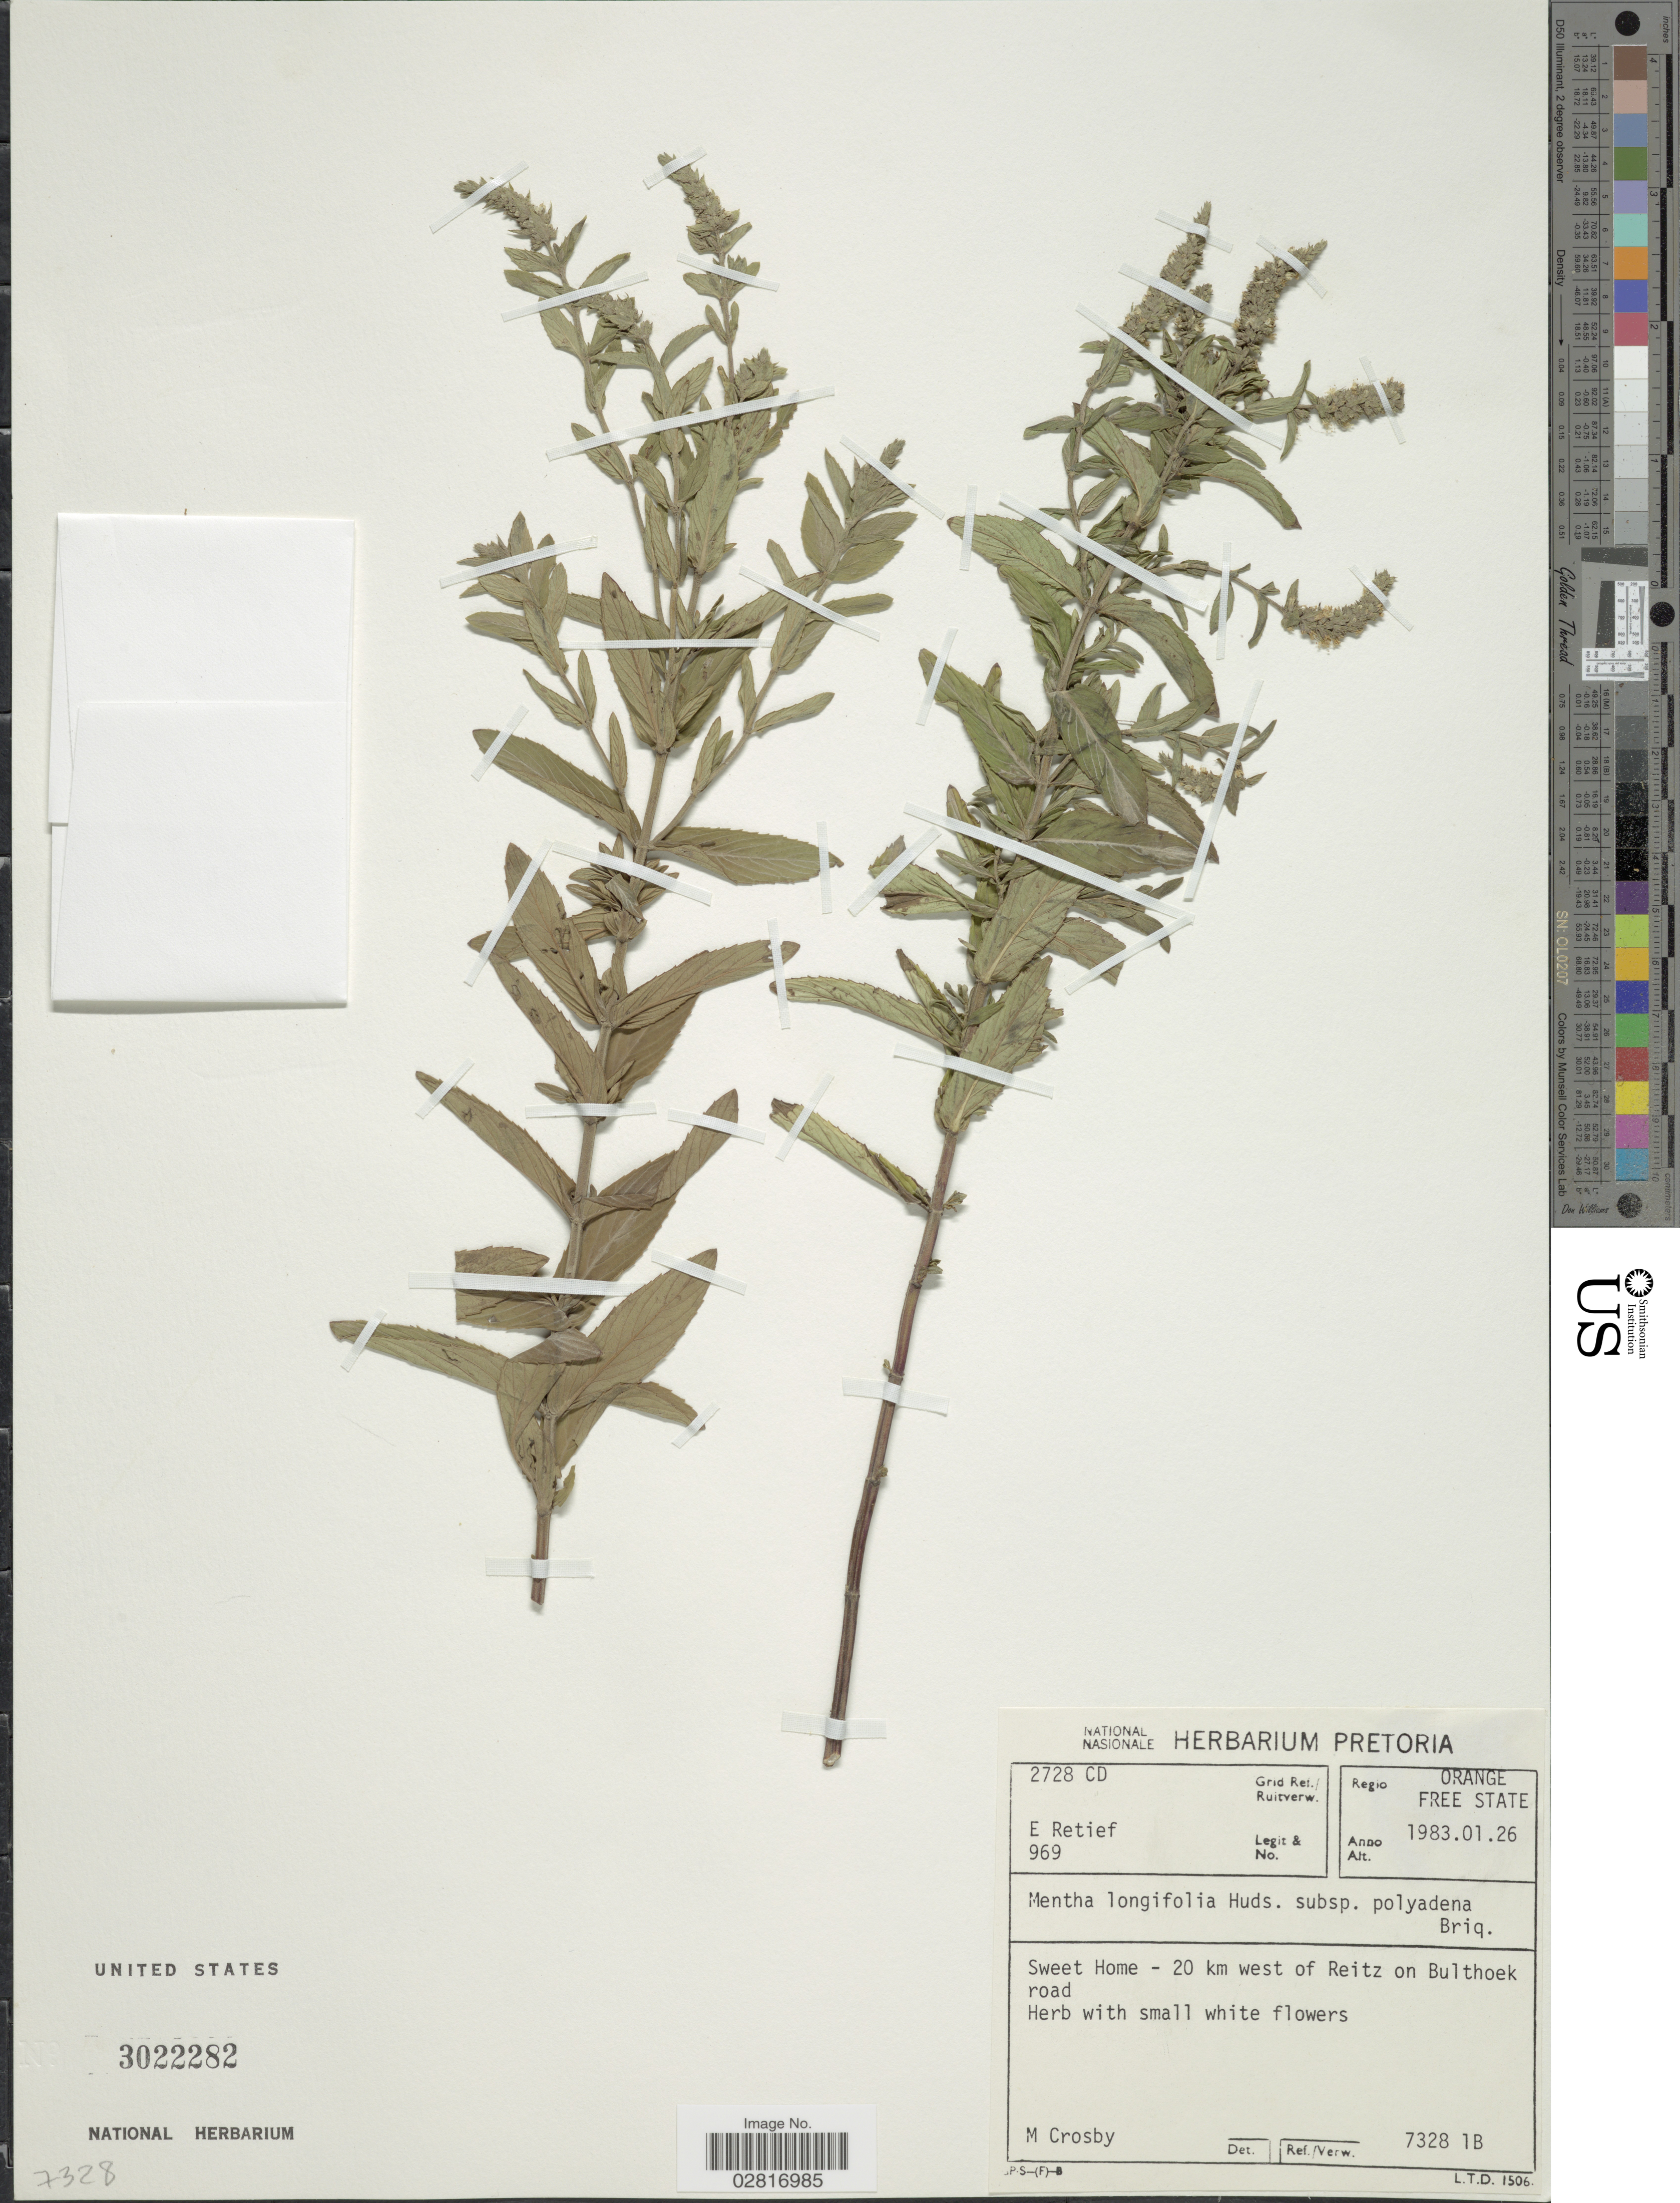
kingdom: Plantae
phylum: Tracheophyta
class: Magnoliopsida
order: Lamiales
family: Lamiaceae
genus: Mentha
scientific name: Mentha longifolia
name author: (L.) L.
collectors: E. Retief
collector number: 969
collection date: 1983-01-26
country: South Africa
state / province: Free State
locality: Regio Orange Free State, Sweet Home - 20 km west of Reitz on Bulthoek road.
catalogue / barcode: US 3022282